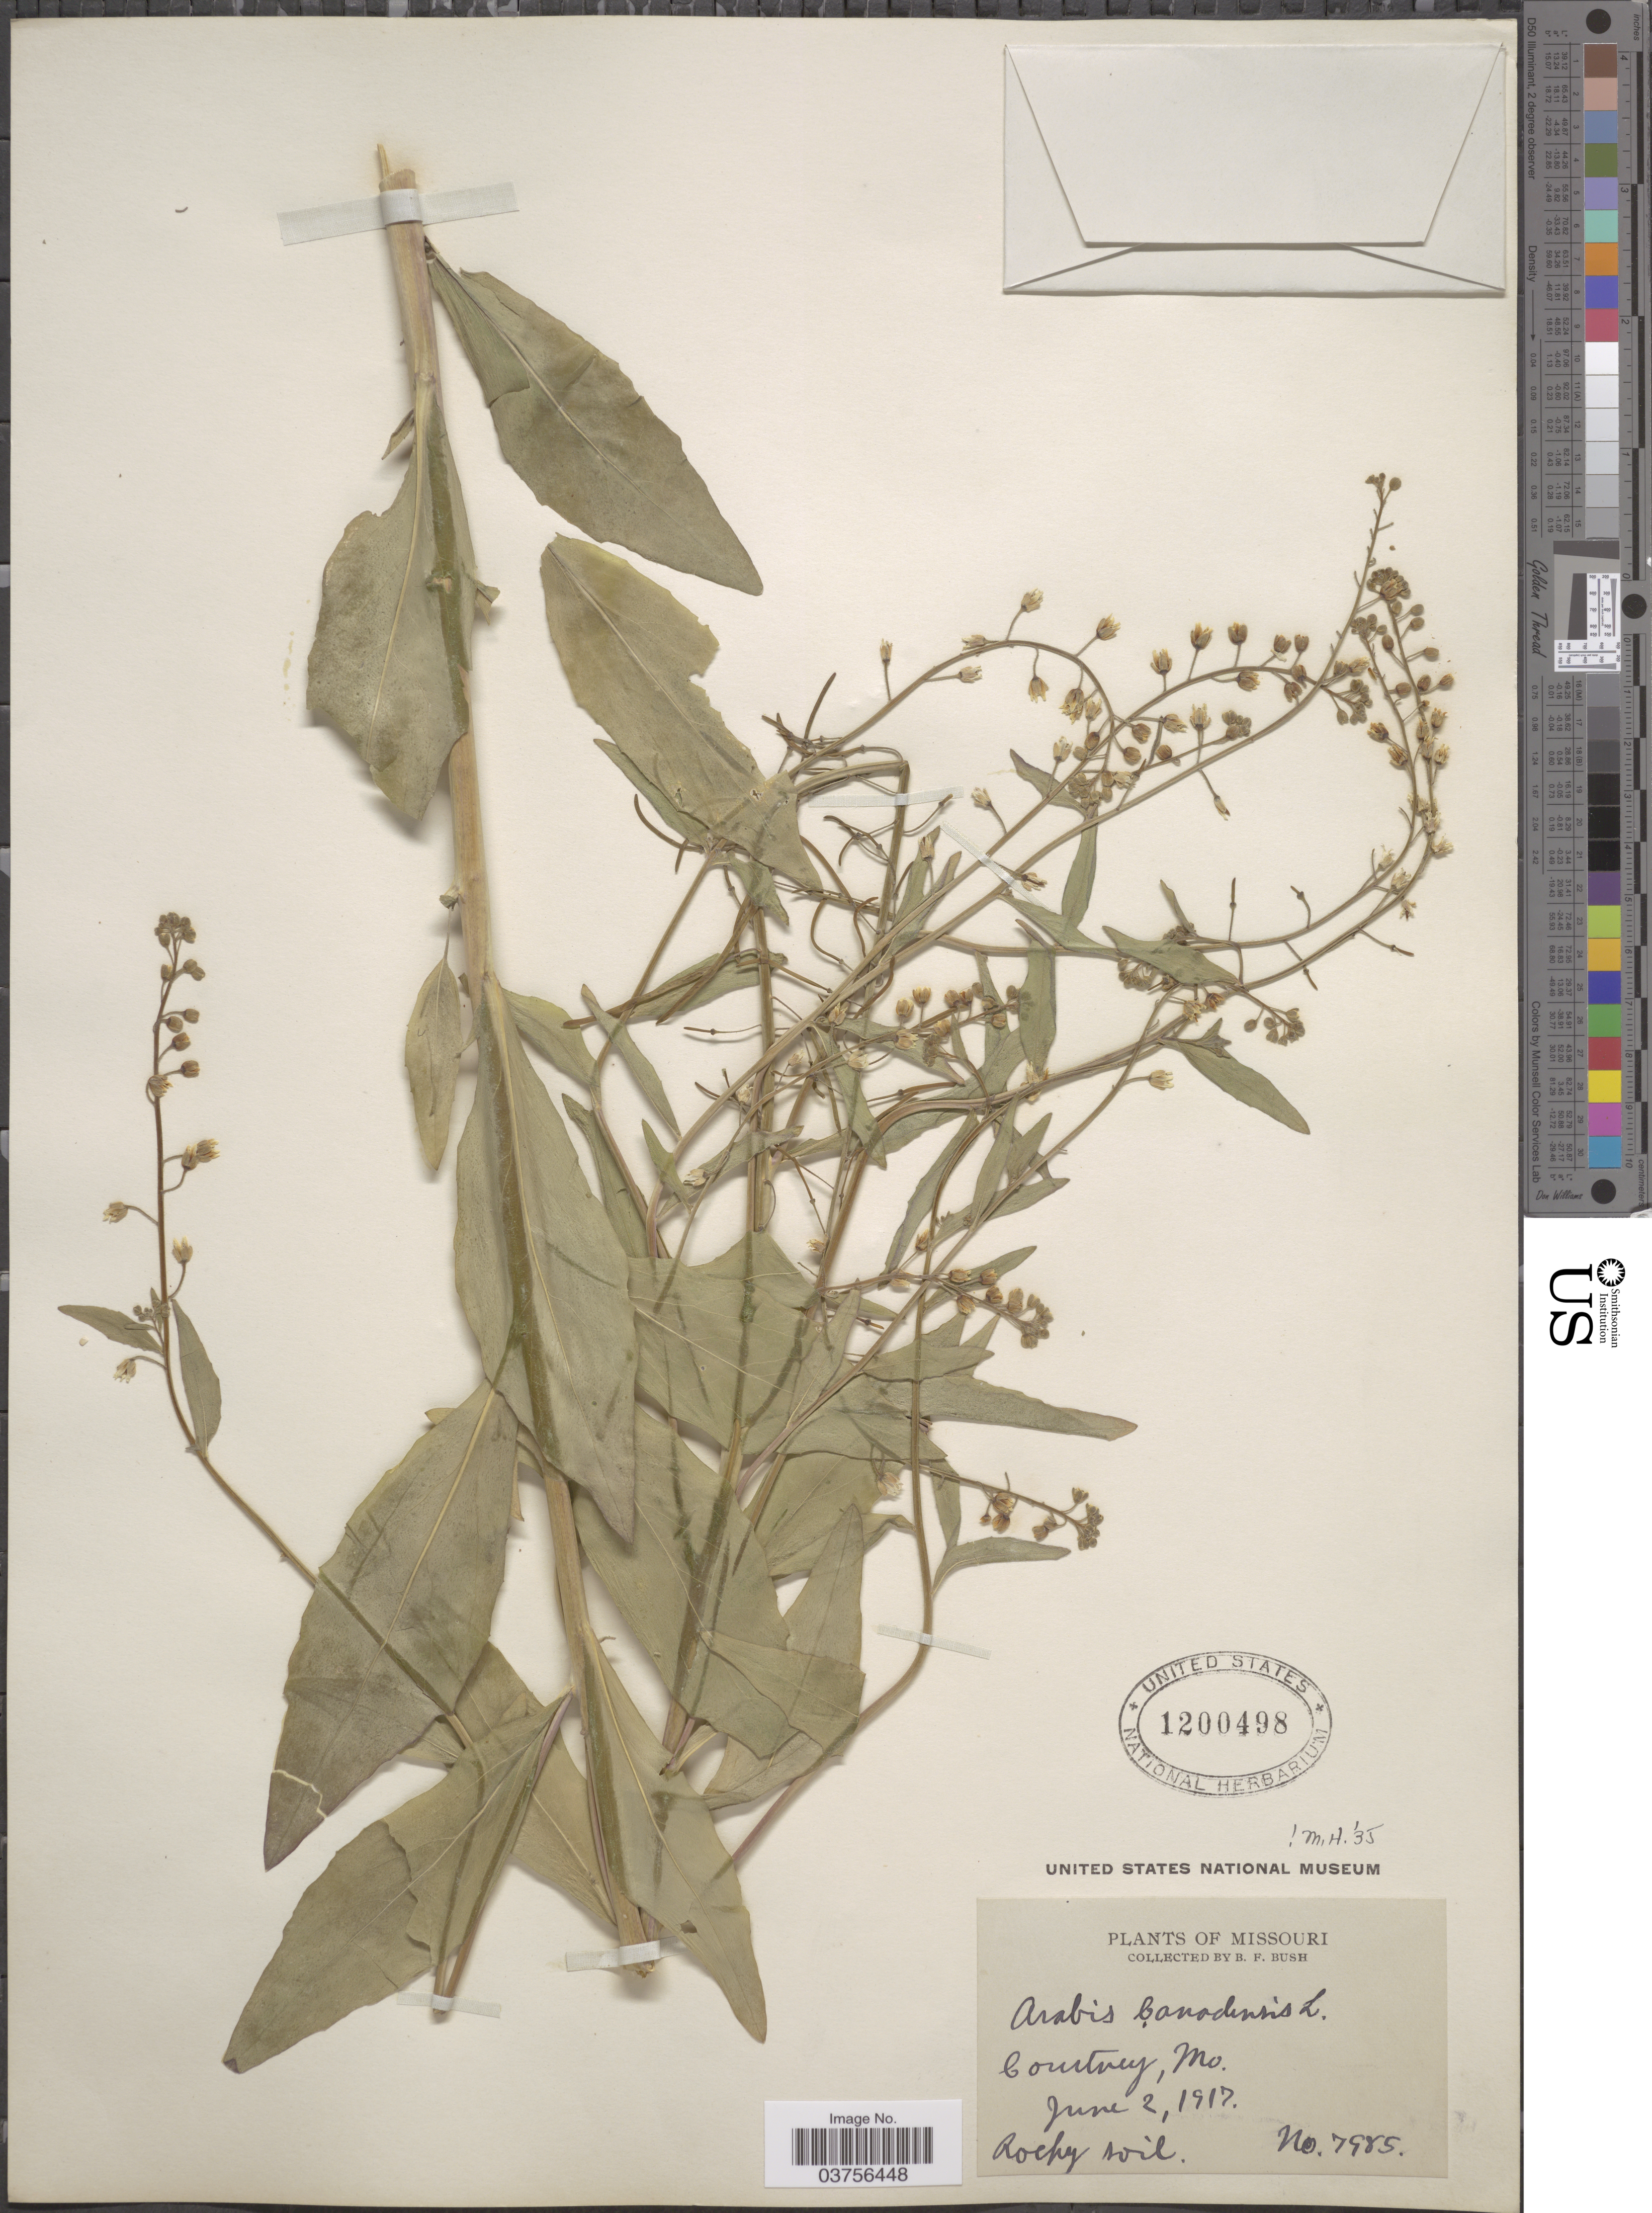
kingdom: Plantae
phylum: Tracheophyta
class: Magnoliopsida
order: Brassicales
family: Brassicaceae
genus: Arabis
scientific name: Arabis canadensis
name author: L.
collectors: B. F. Bush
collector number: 7985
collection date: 1917-06-02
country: United States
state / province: Missouri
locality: Courtney.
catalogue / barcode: US 1200498